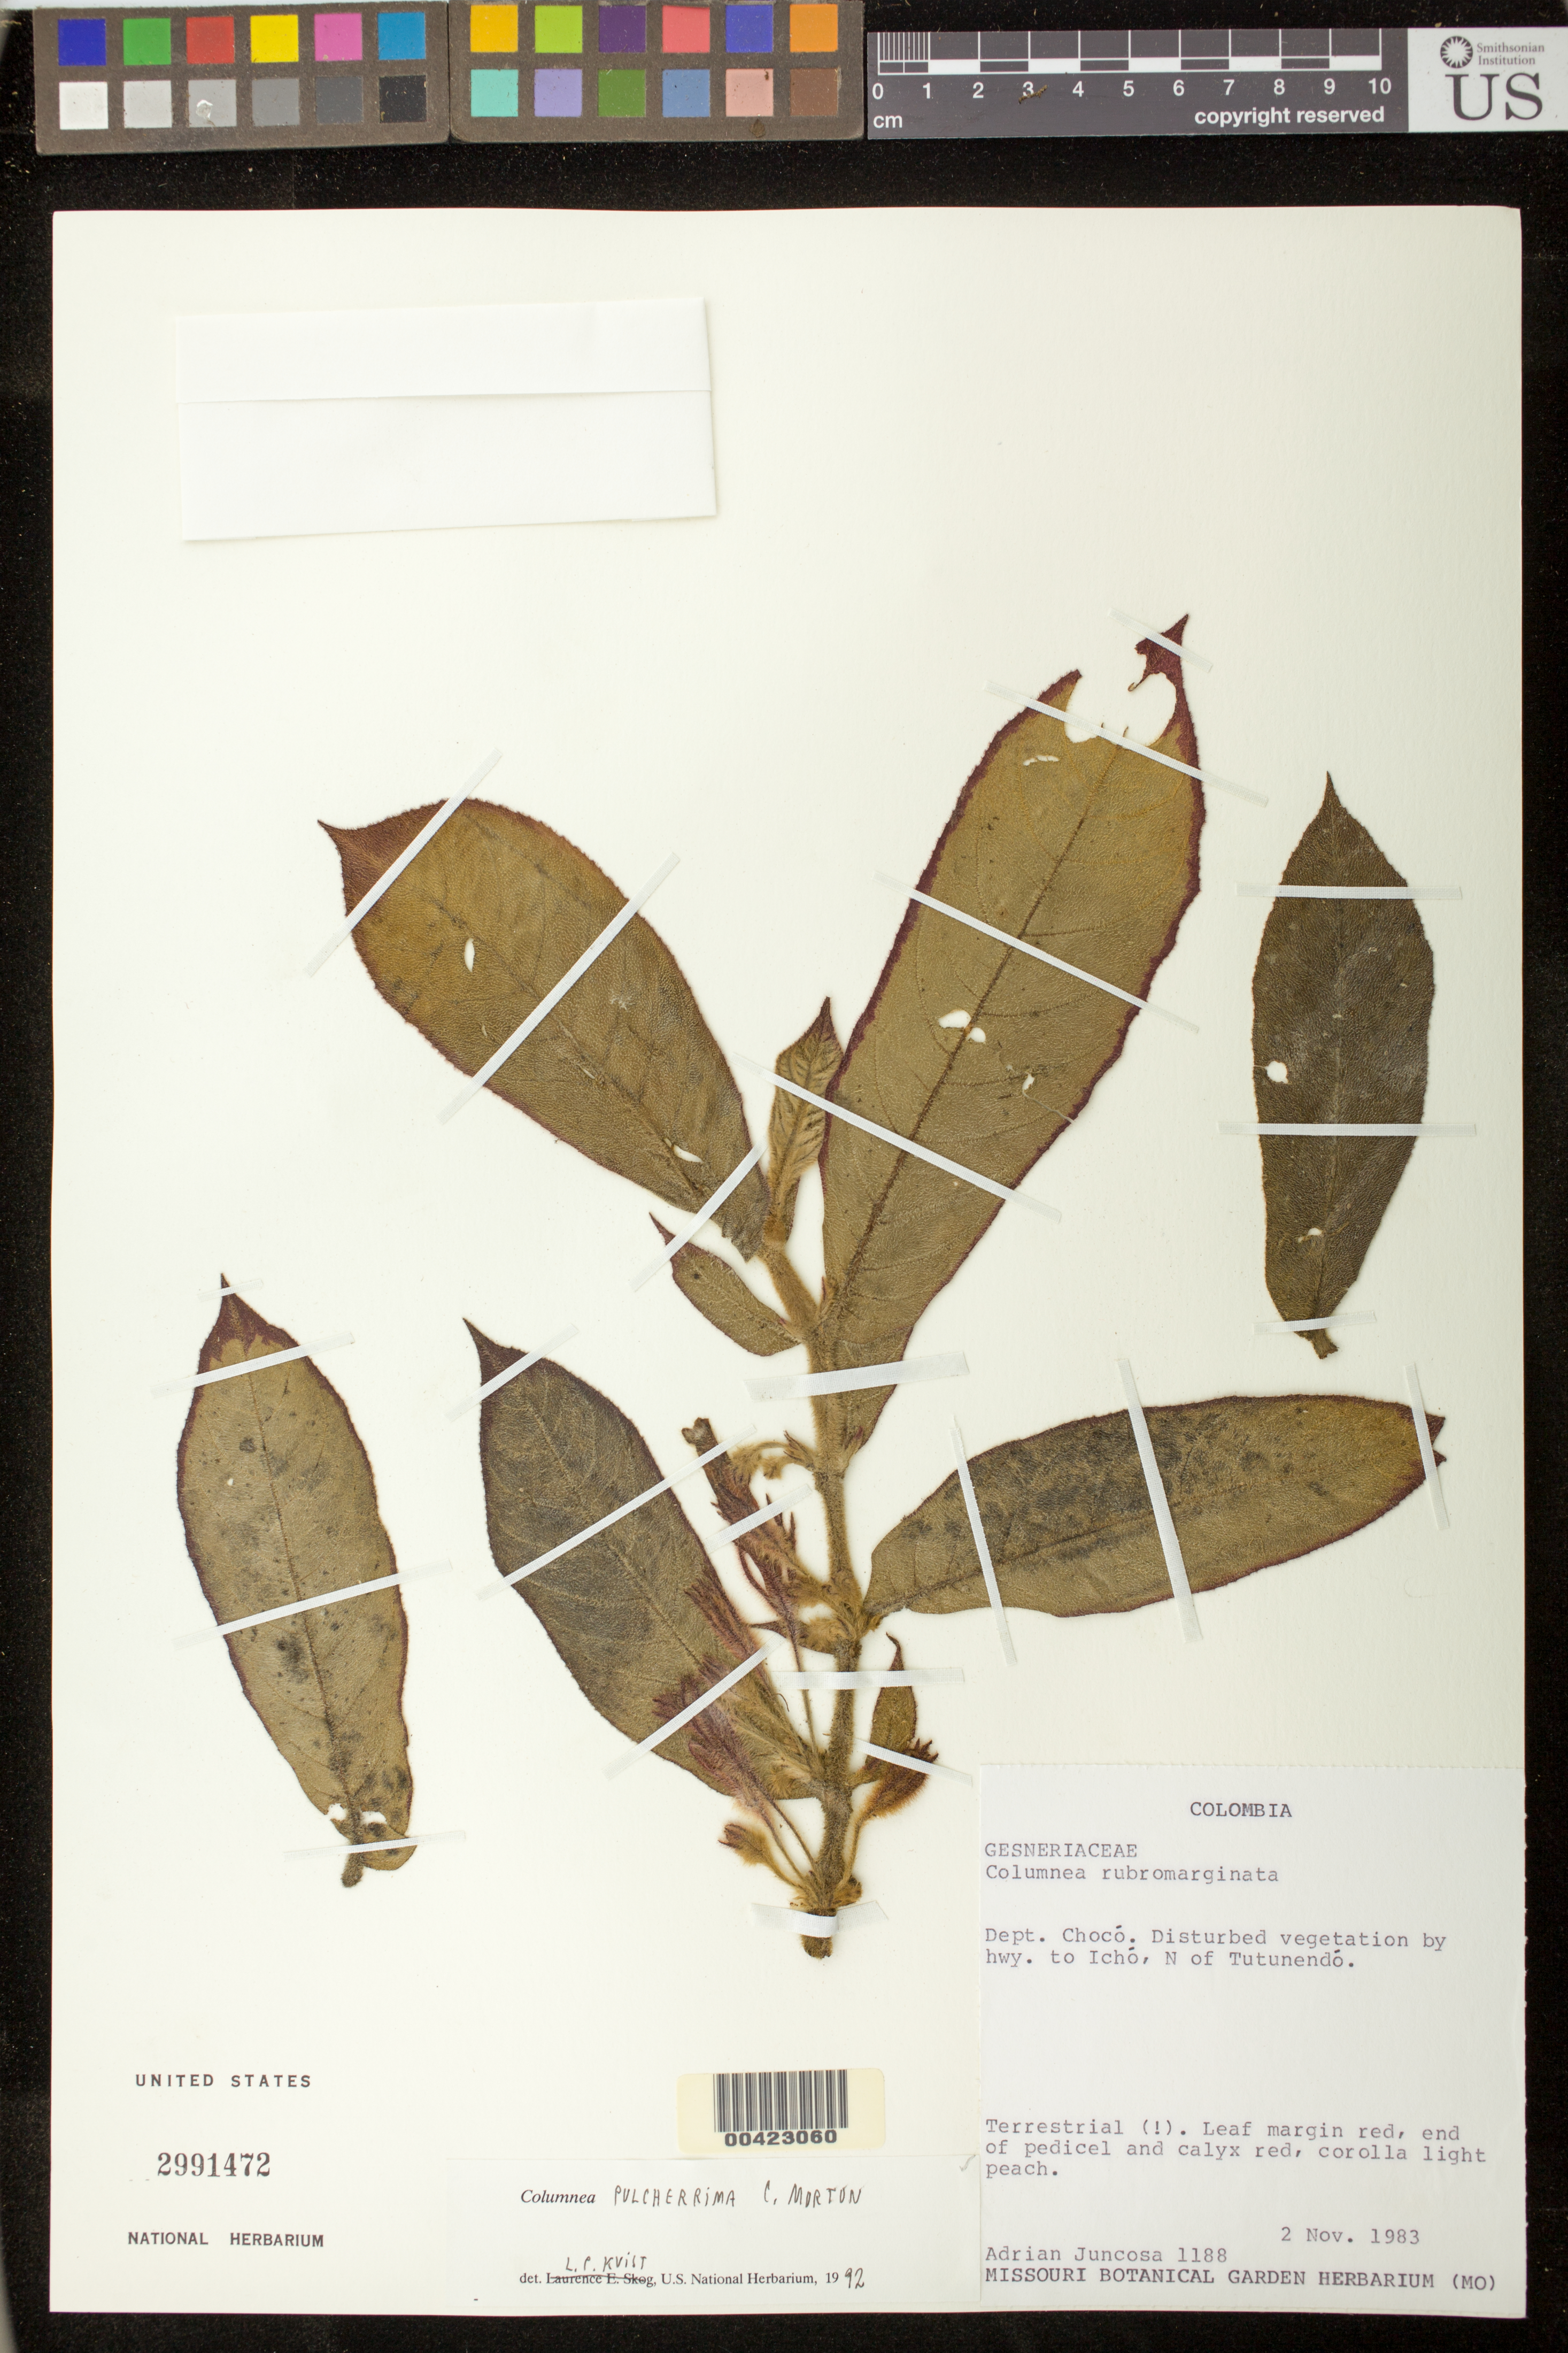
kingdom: Plantae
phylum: Tracheophyta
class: Magnoliopsida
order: Lamiales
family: Gesneriaceae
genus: Columnea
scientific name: Columnea sp.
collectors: A. Juncosa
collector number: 1188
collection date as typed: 02 Nov 1983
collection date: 1983-11-02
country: Colombia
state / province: Chocó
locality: N of Tutunendo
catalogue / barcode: US 2991472